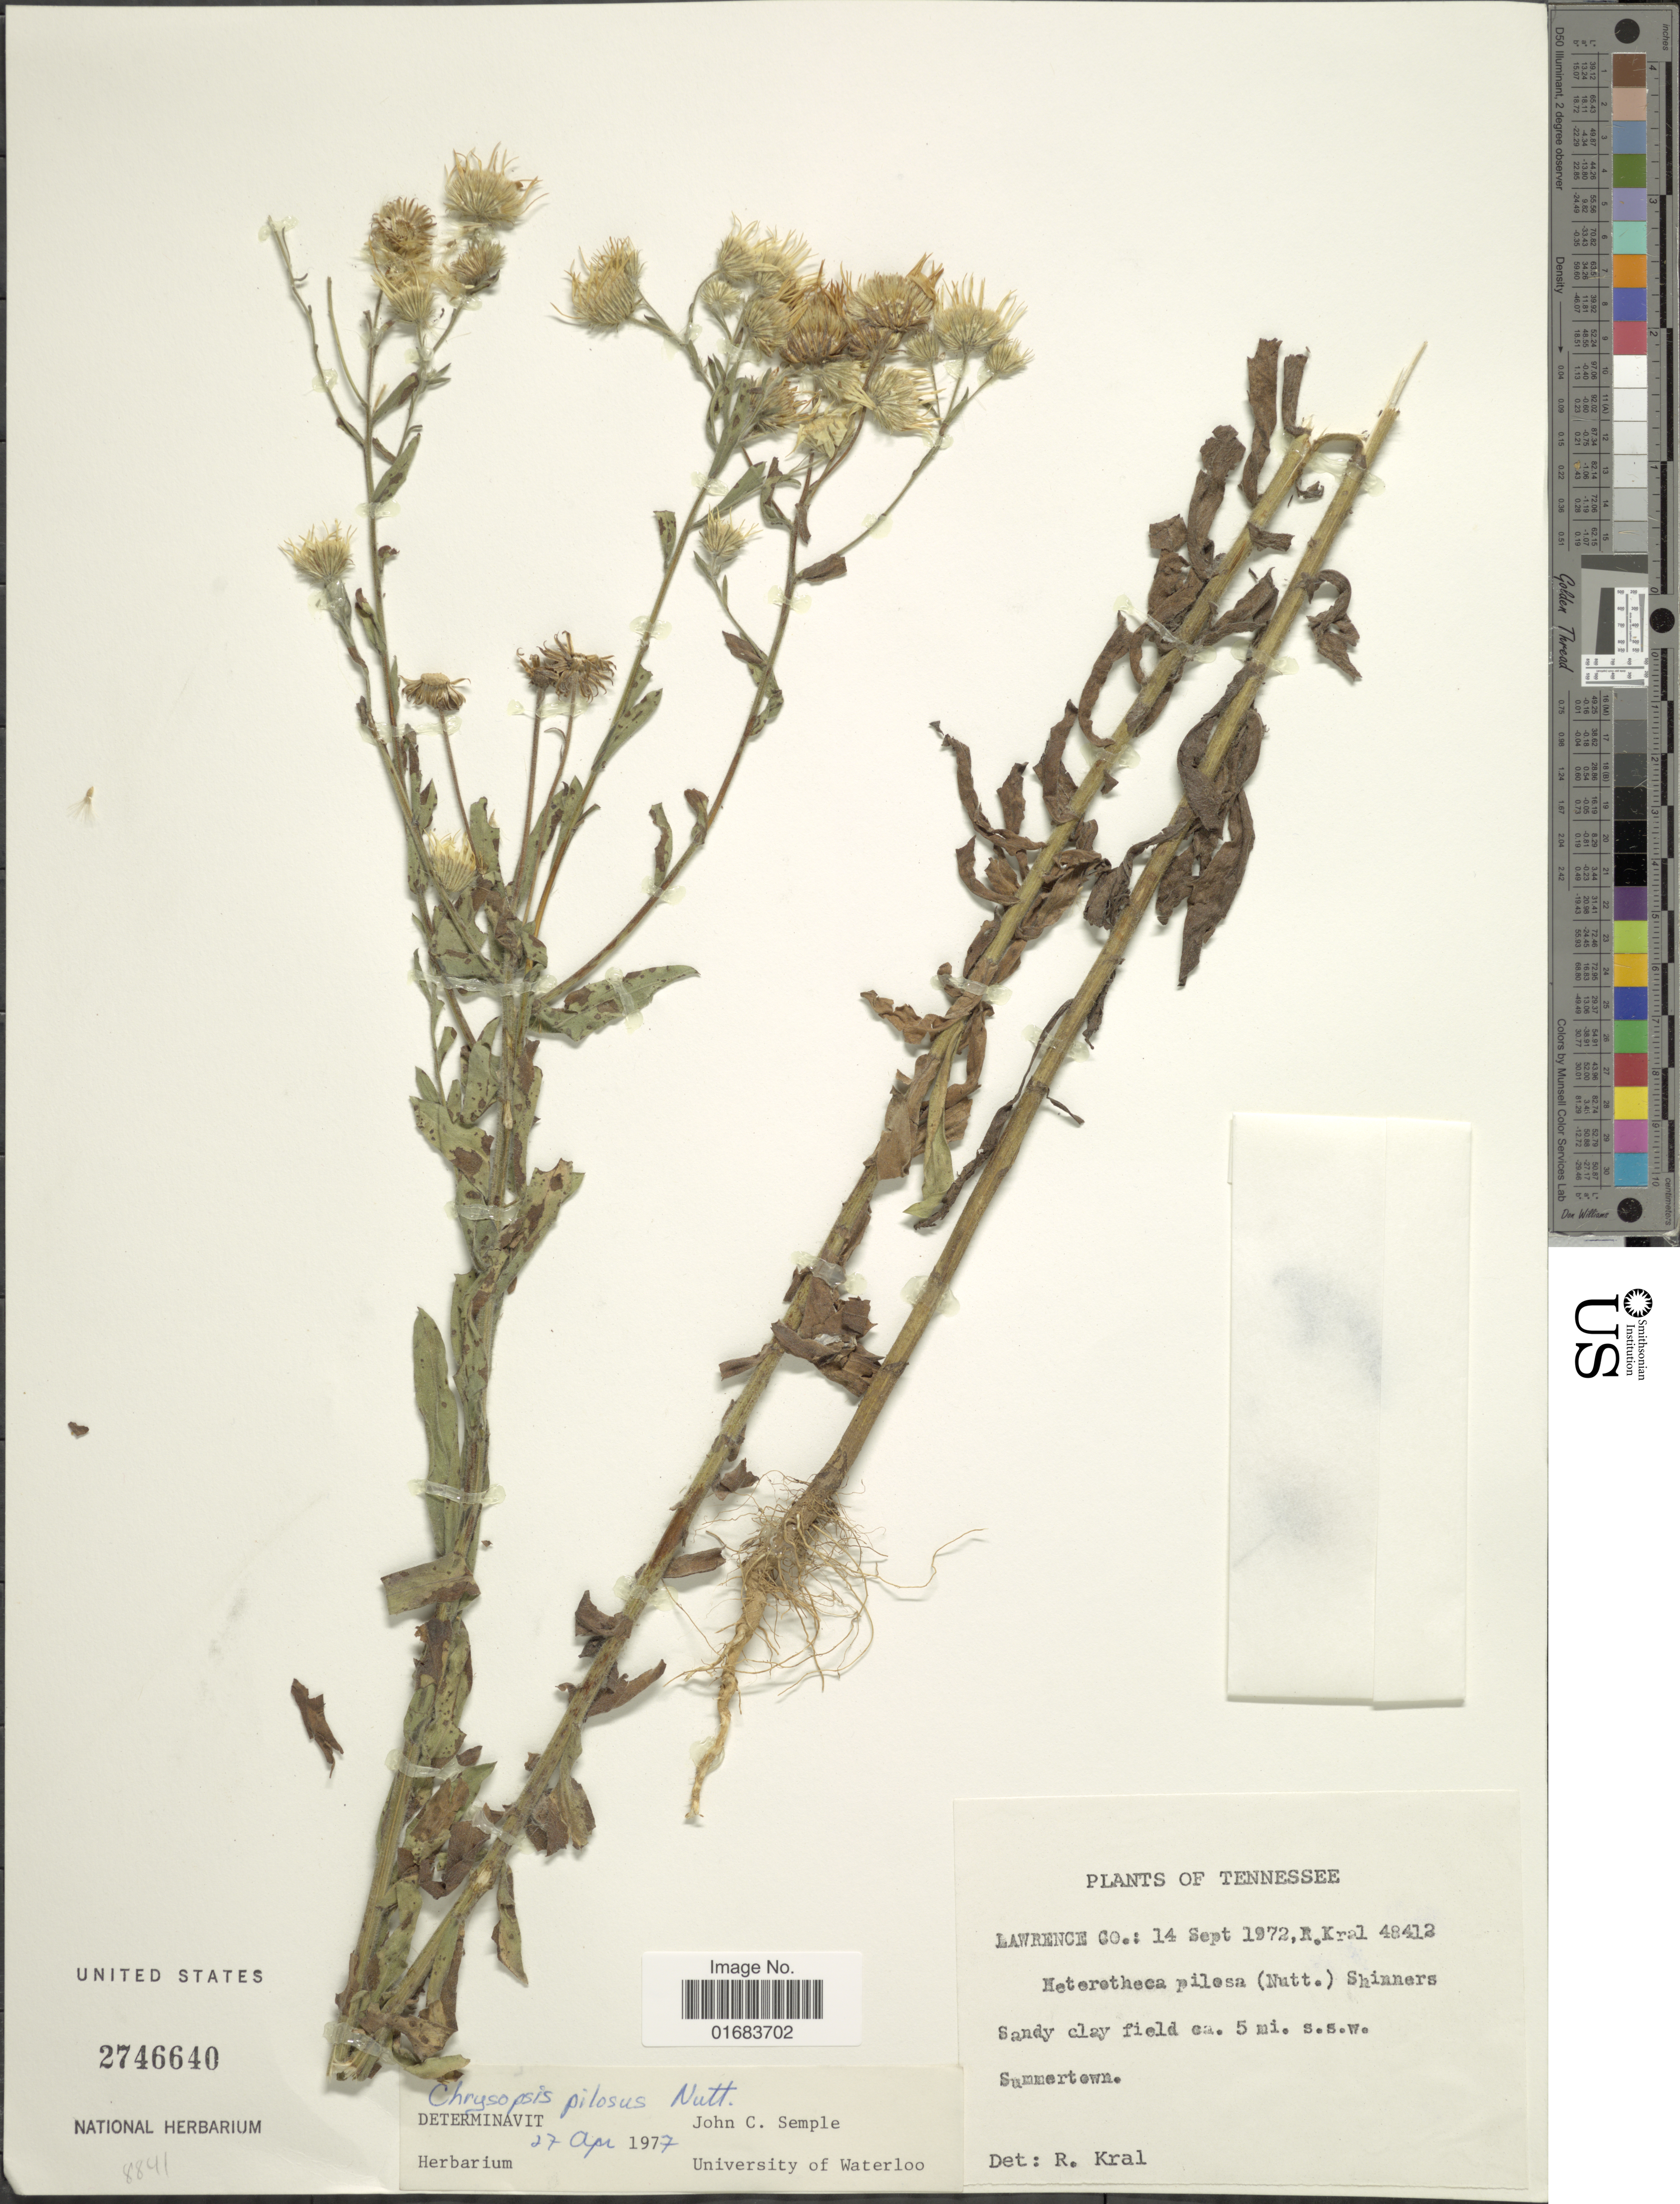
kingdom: Plantae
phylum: Tracheophyta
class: Magnoliopsida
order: Asterales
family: Asteraceae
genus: Chrysopsis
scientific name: Chrysopsis pilosa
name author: Nutt.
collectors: R. Kral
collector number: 48412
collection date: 1972-09-14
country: United States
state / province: Tennessee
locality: Lawrence Co., ca. 5 mi. s.s.w., Summertown.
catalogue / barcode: US 2746640